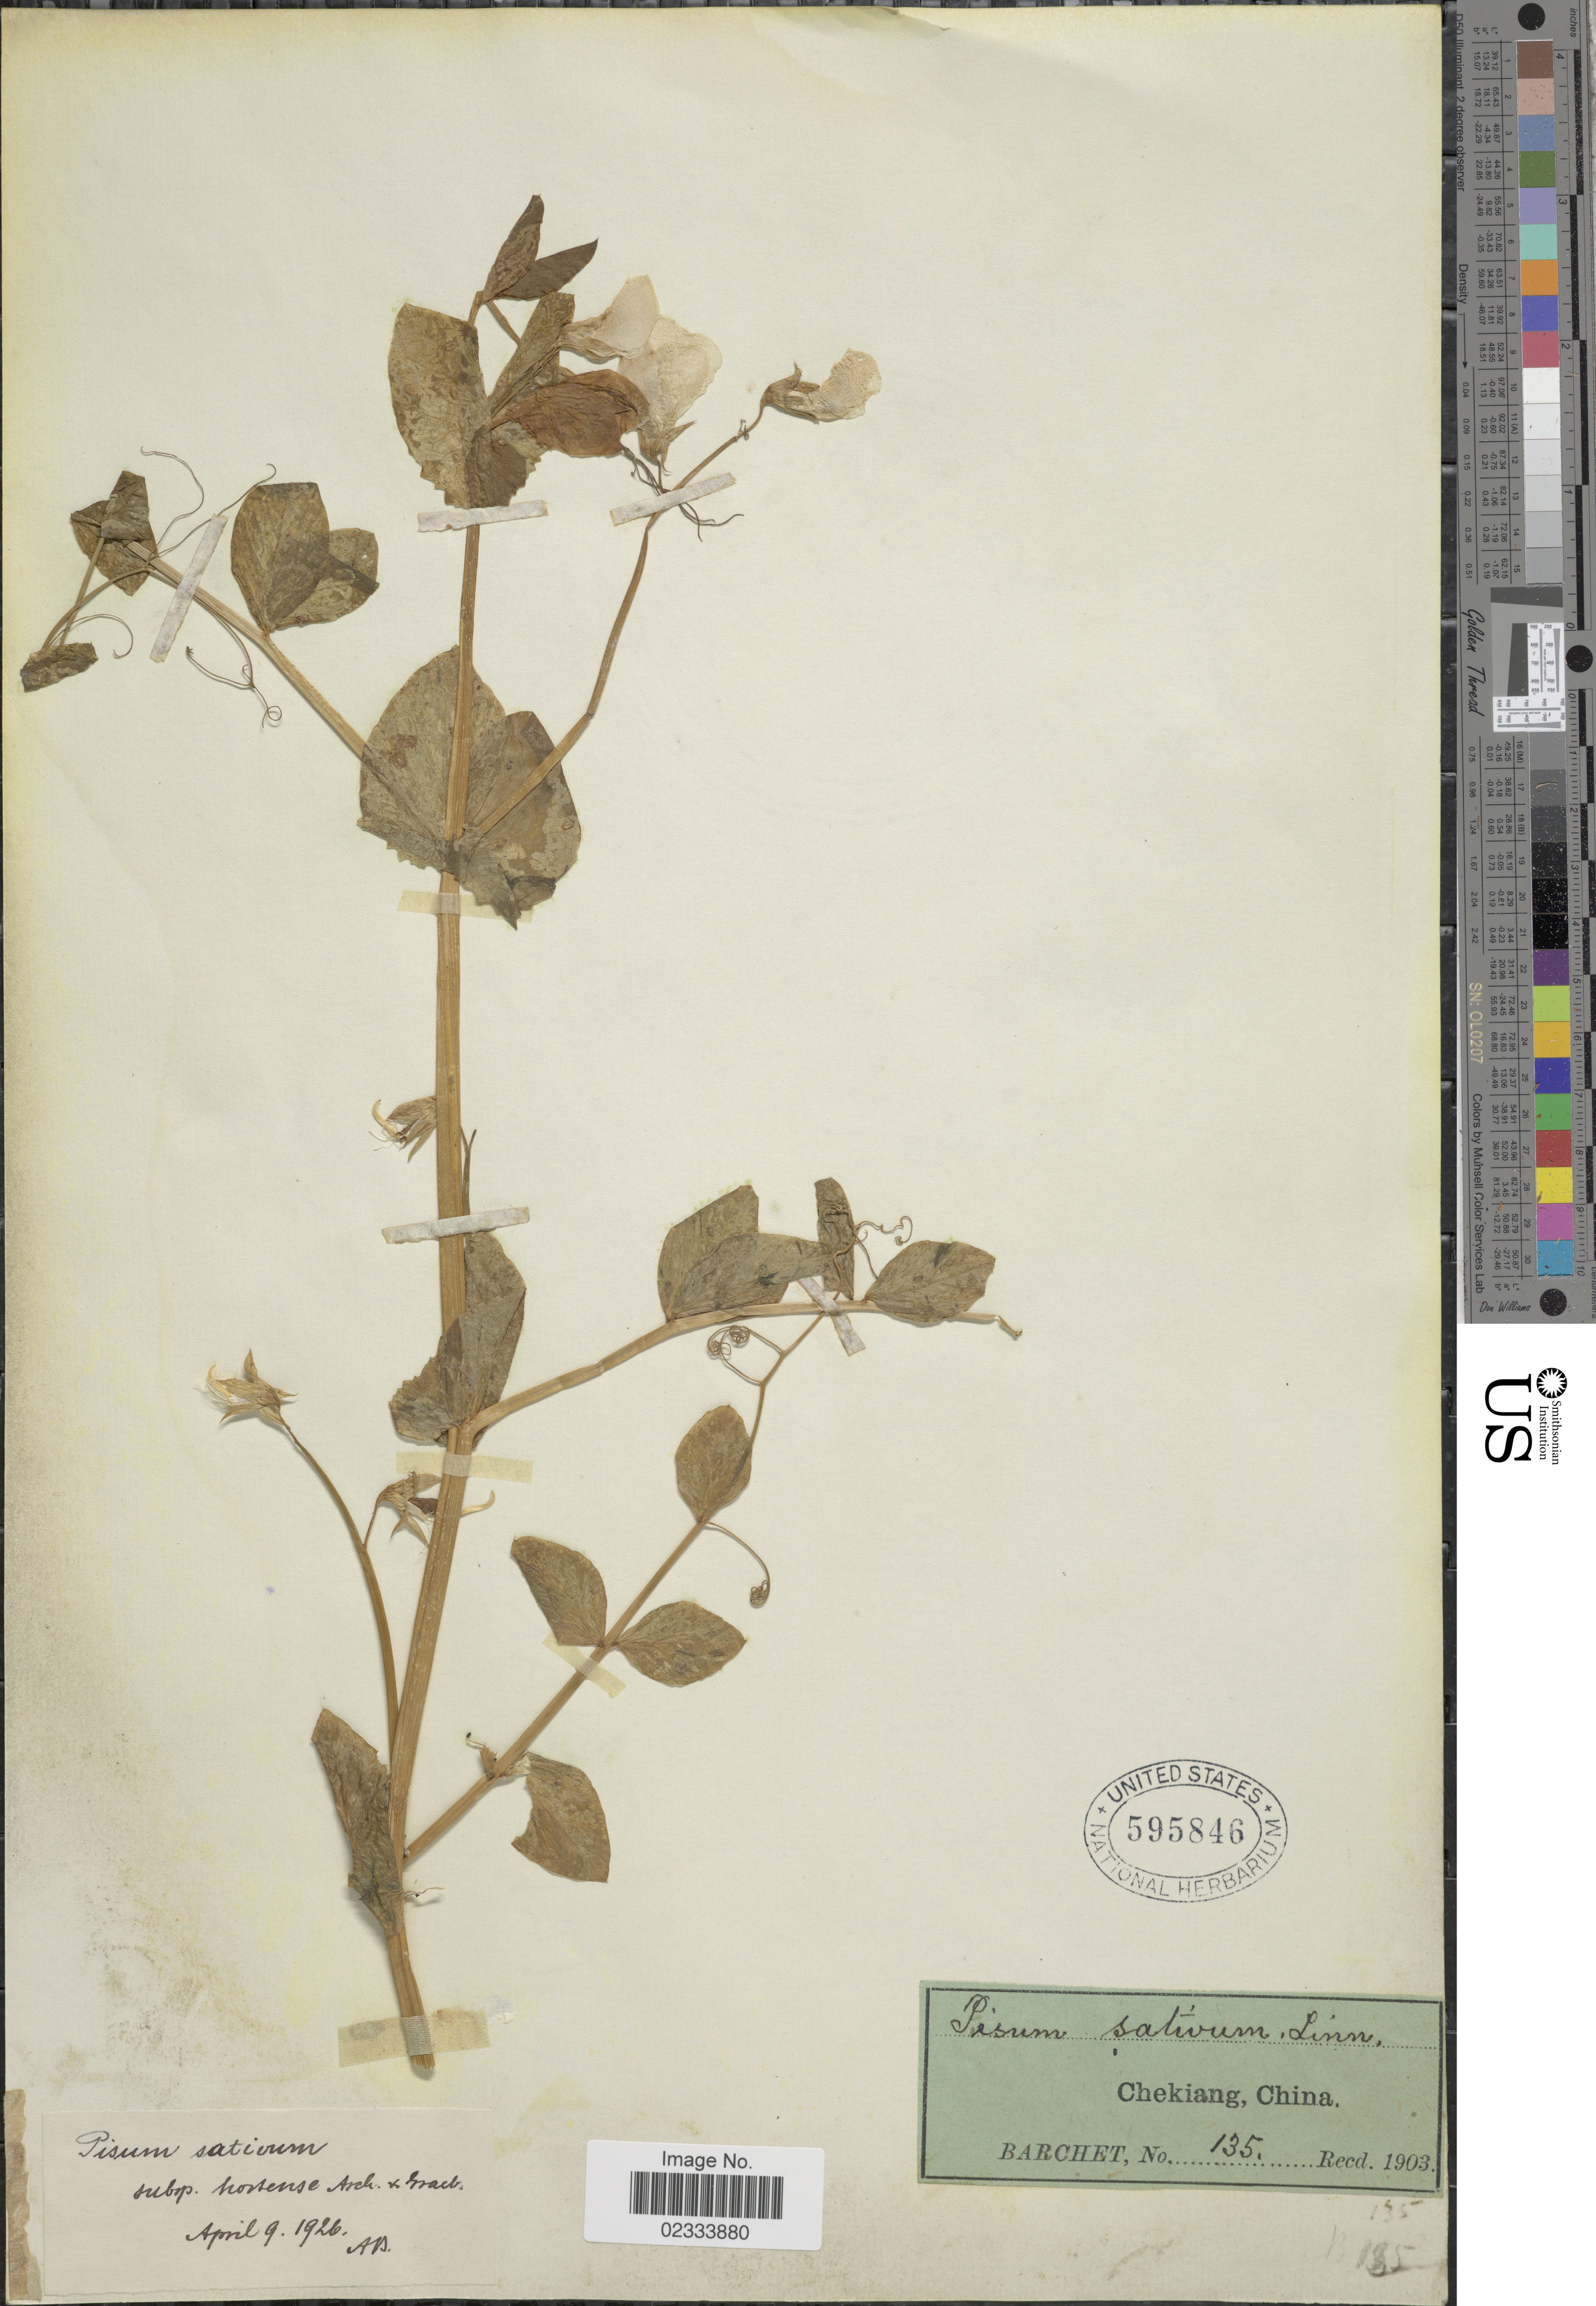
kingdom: Plantae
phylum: Tracheophyta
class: Magnoliopsida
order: Fabales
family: Fabaceae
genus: Pisum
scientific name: Pisum sativum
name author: L.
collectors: Barchet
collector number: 135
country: China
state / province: Zhejiang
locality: Chekiang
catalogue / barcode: US 595846